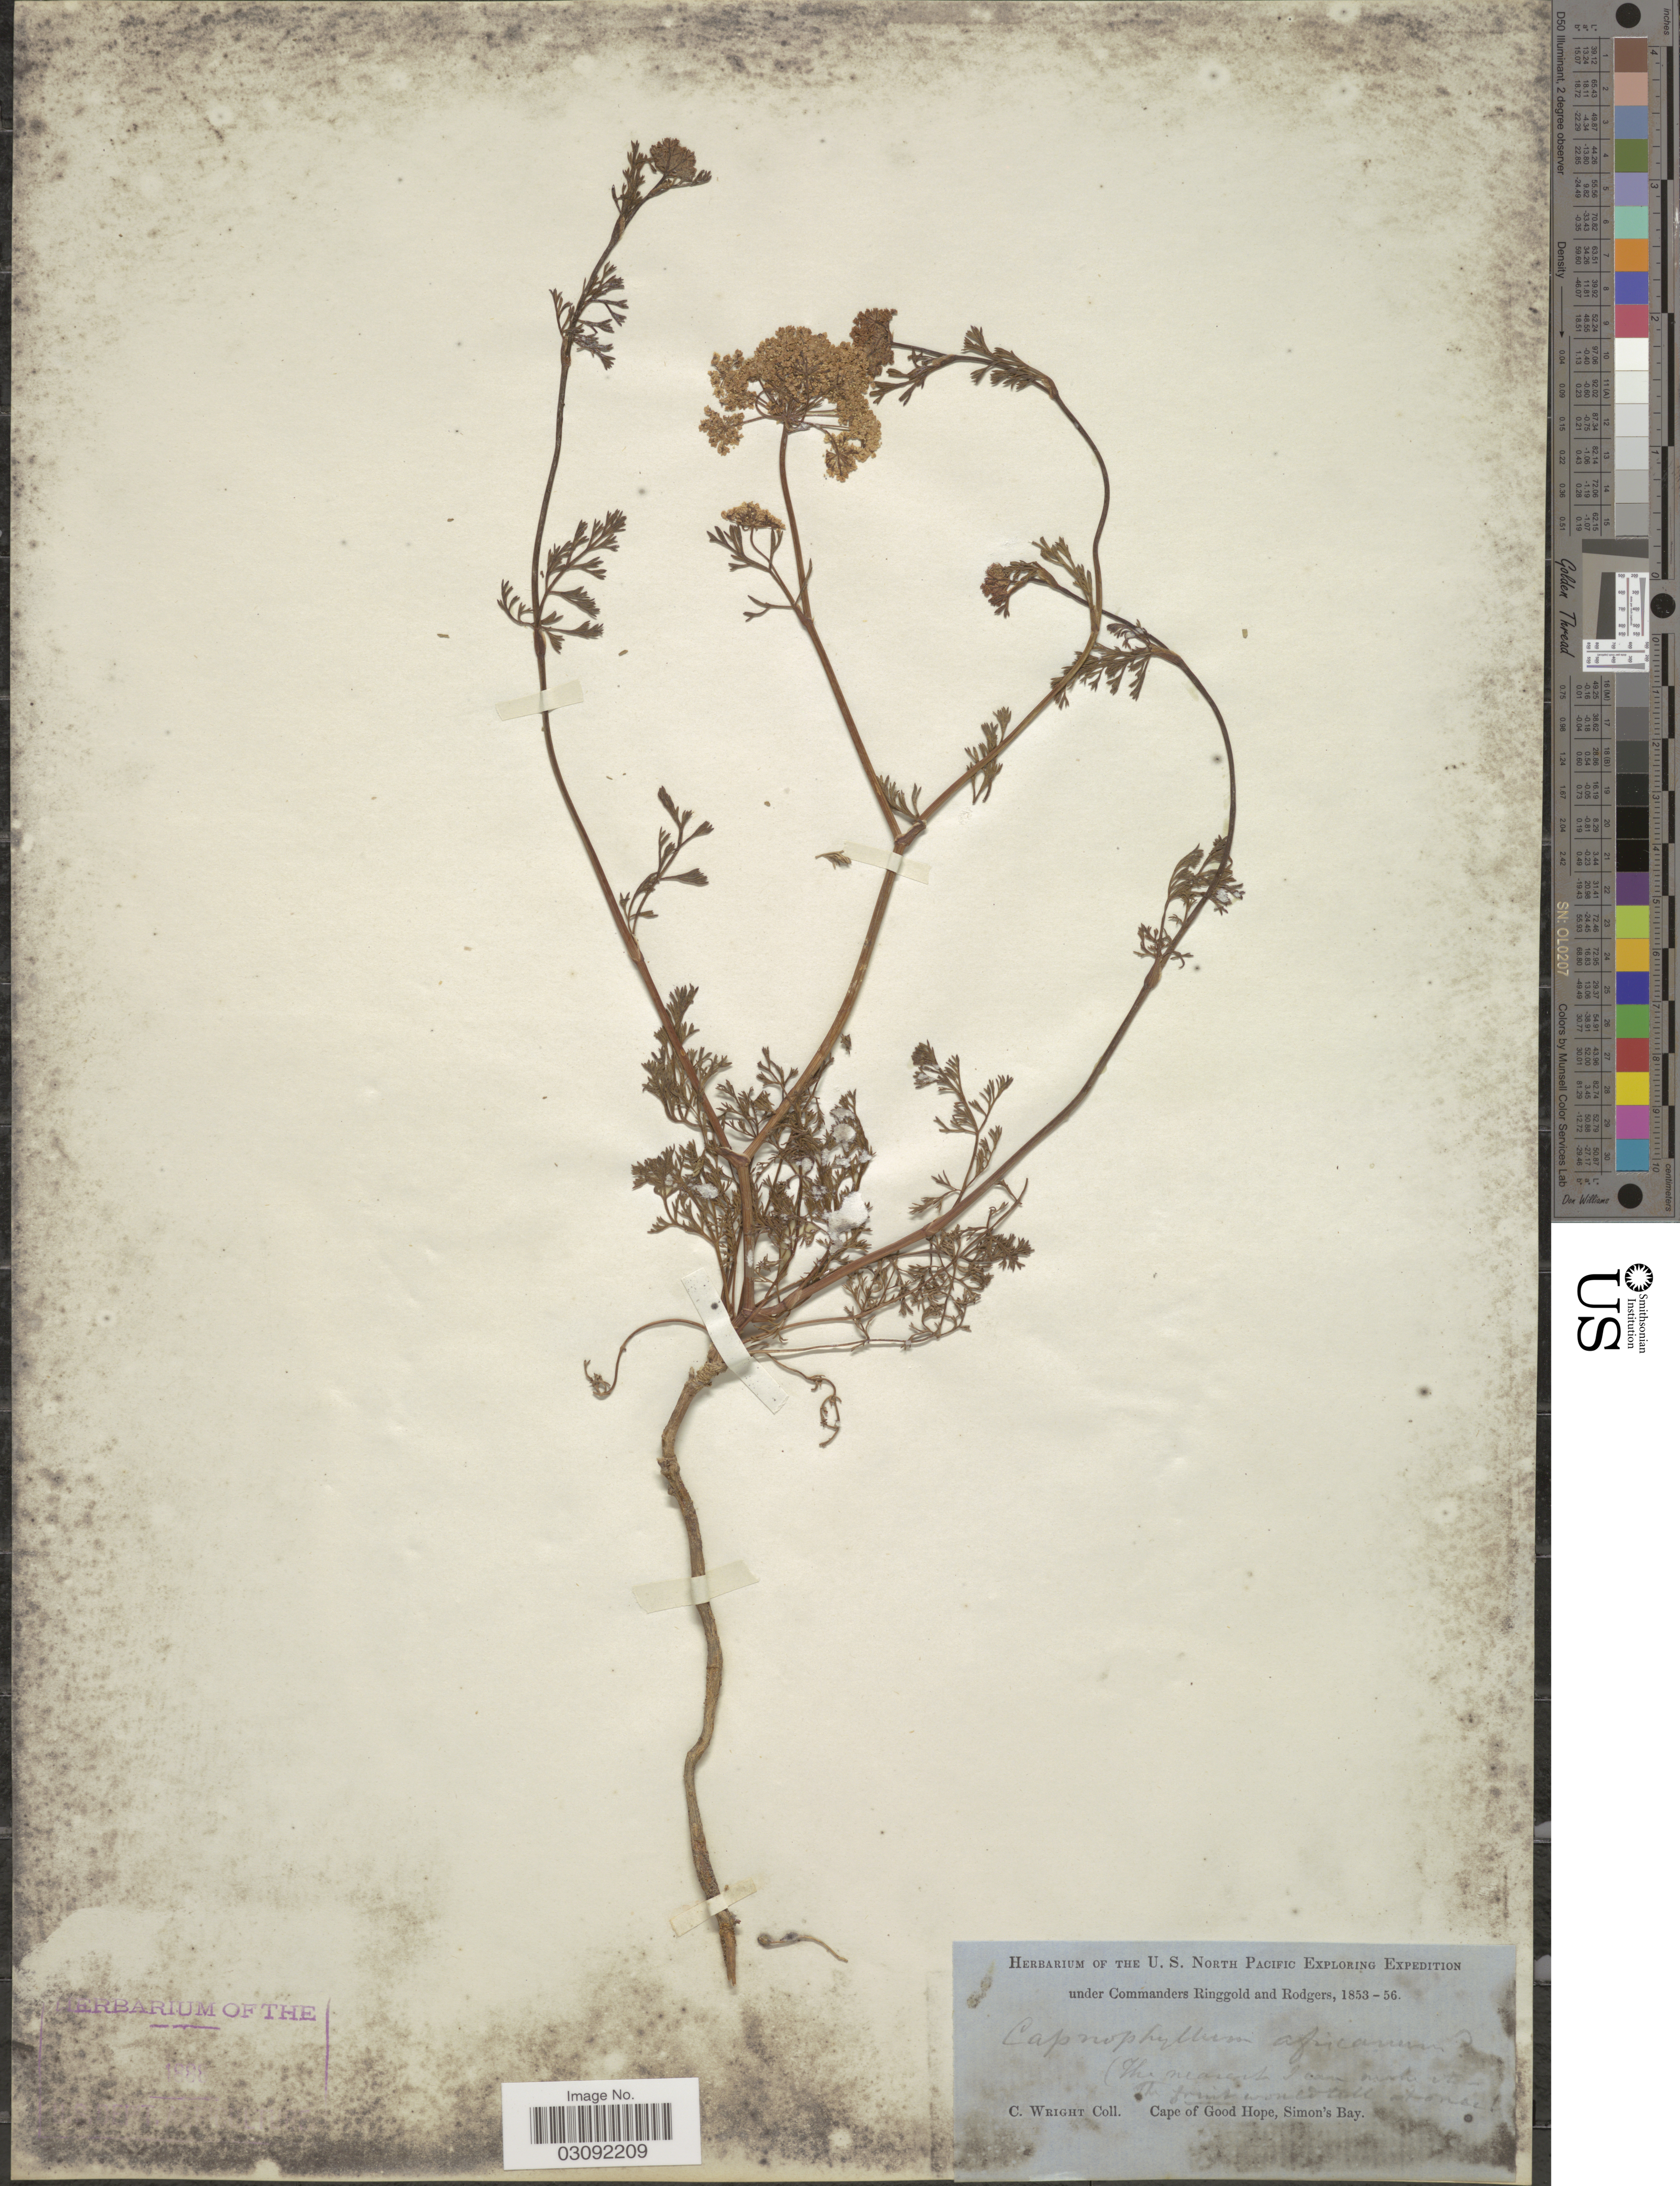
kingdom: Plantae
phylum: Tracheophyta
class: Magnoliopsida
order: Apiales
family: Apiaceae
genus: Capnophyllum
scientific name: Capnophyllum africanum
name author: (L.) Gaertn.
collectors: C. Wright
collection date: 1853/1856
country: South Africa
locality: Cape of Good Hope, Simon's Bay.